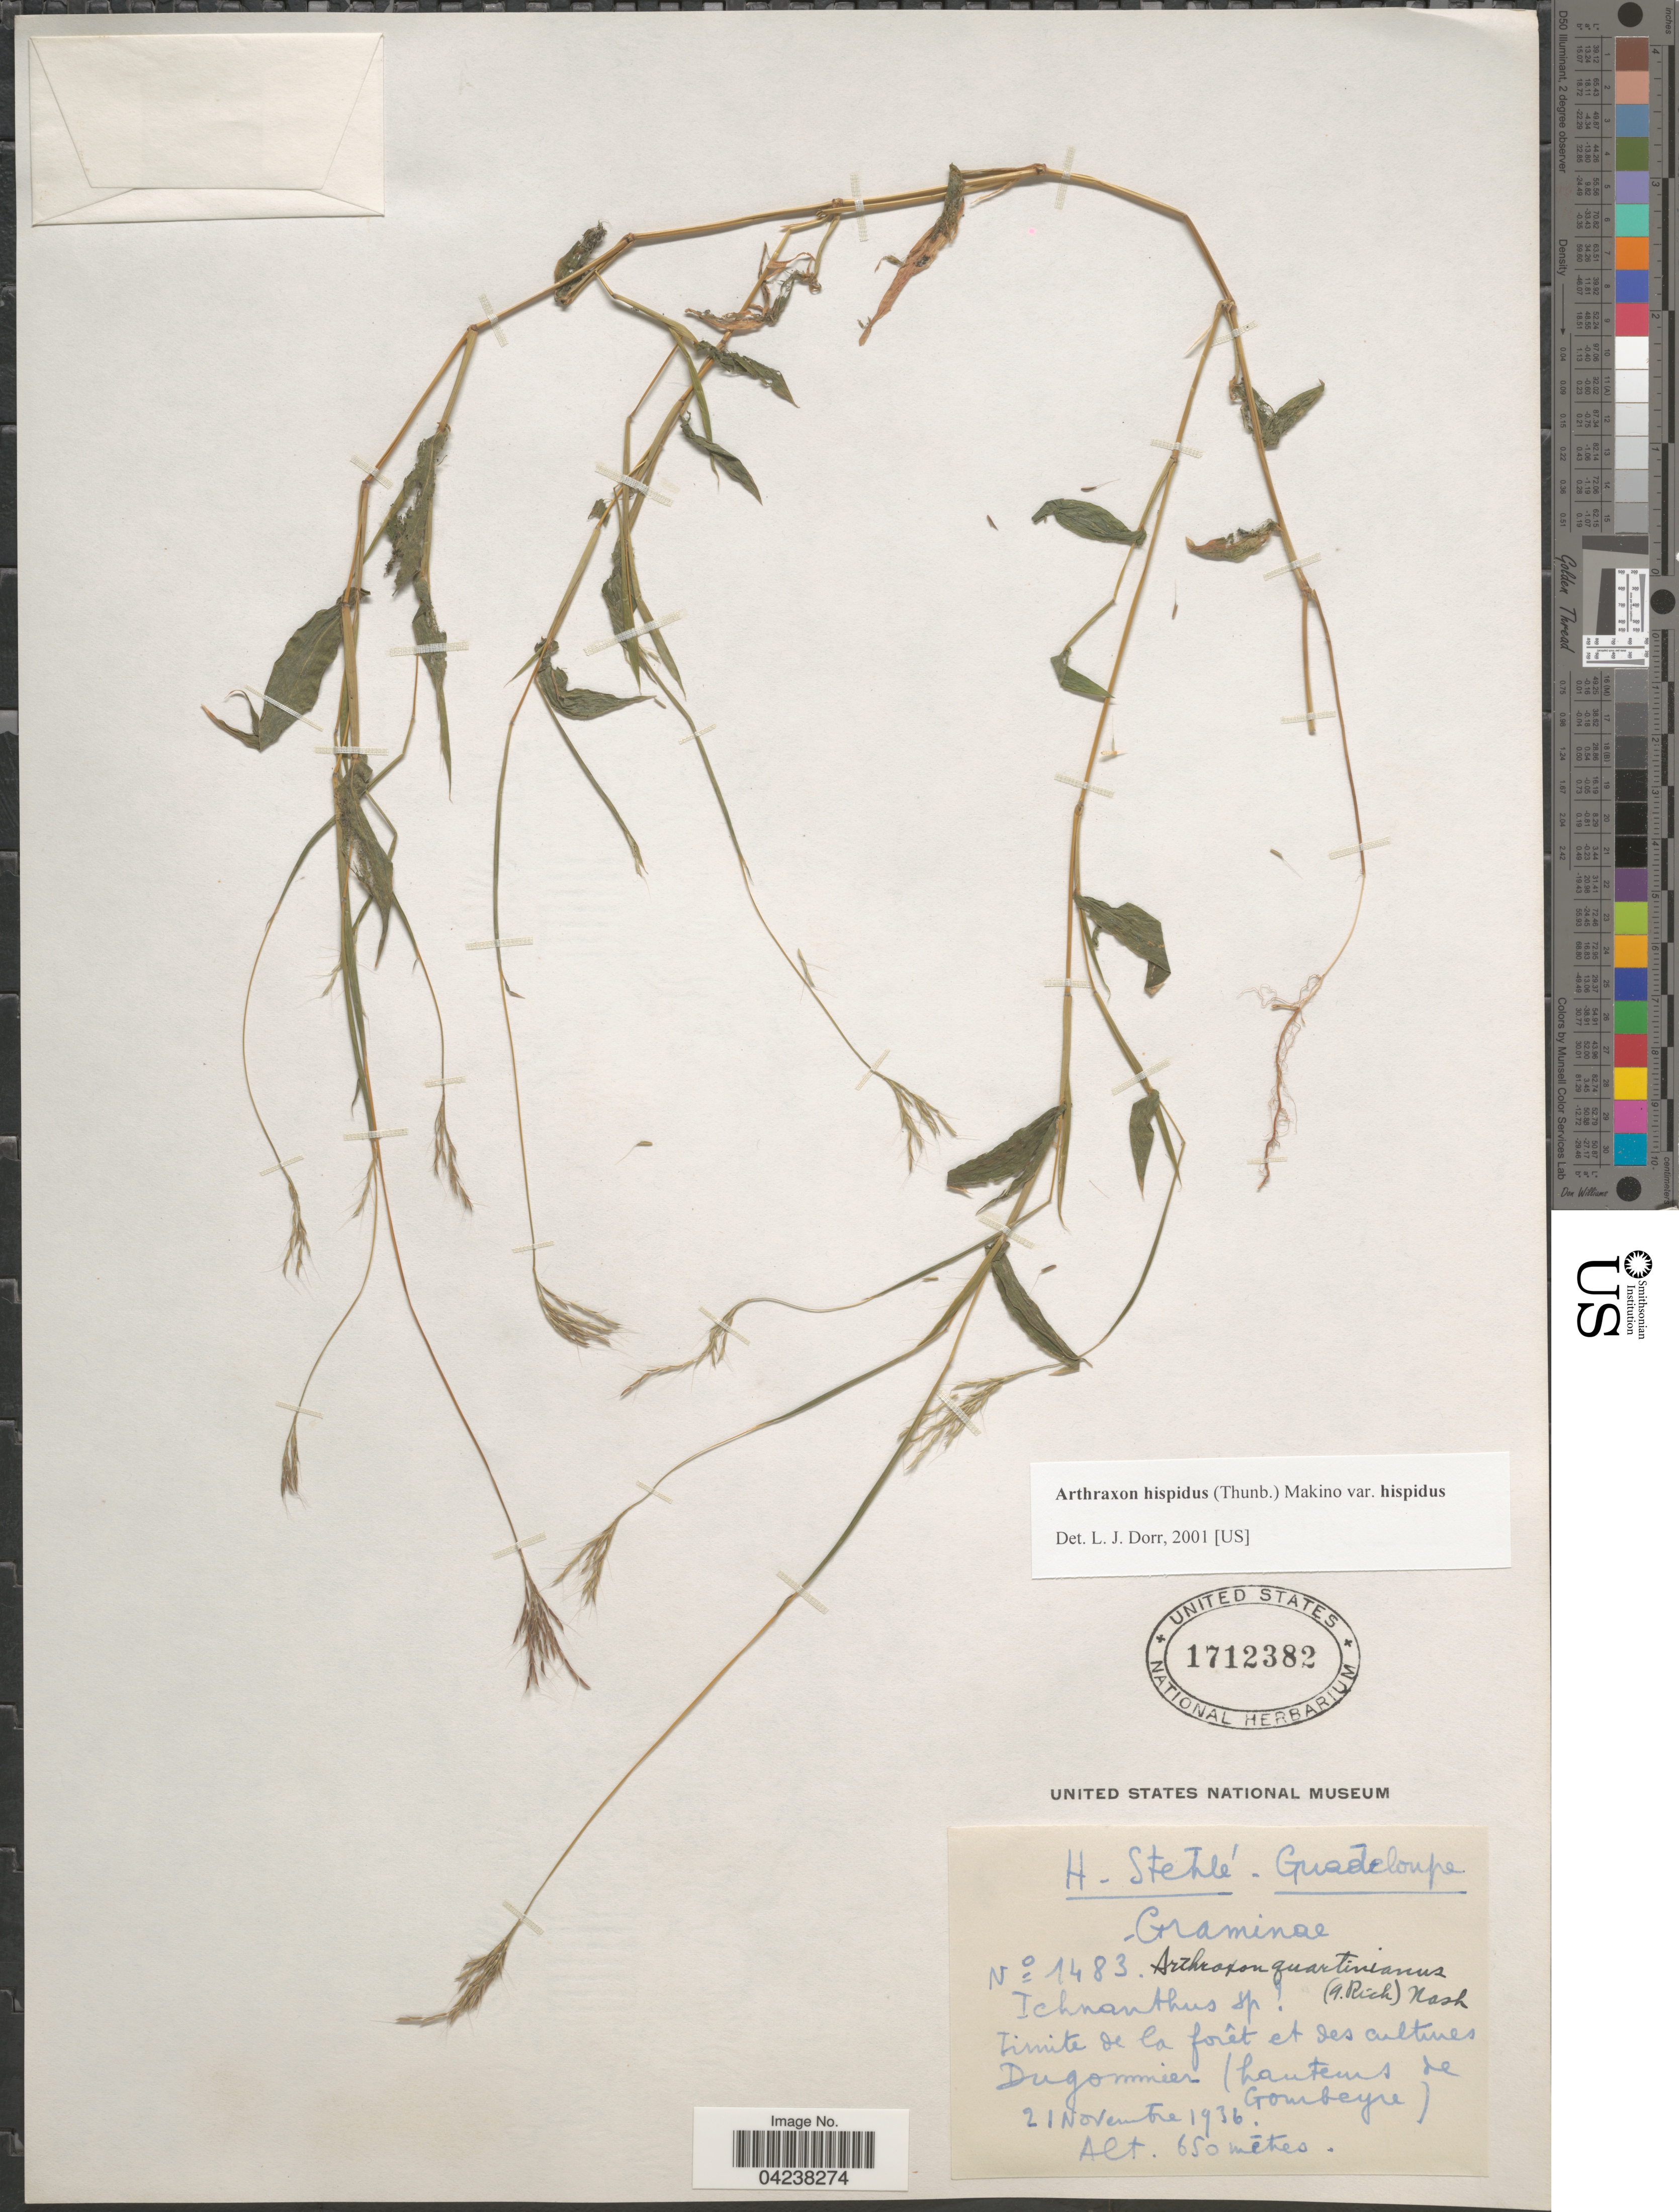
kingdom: Plantae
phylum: Tracheophyta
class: Liliopsida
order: Poales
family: Poaceae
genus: Arthraxon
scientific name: Arthraxon hispidus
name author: (Thunb.) Makino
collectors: H. Stehlé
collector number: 1483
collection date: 1936-11-21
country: Guadeloupe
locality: Limite de la forêt et des cultives Dugommier (hautems de Gombeyre).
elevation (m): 650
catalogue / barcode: US 1712382